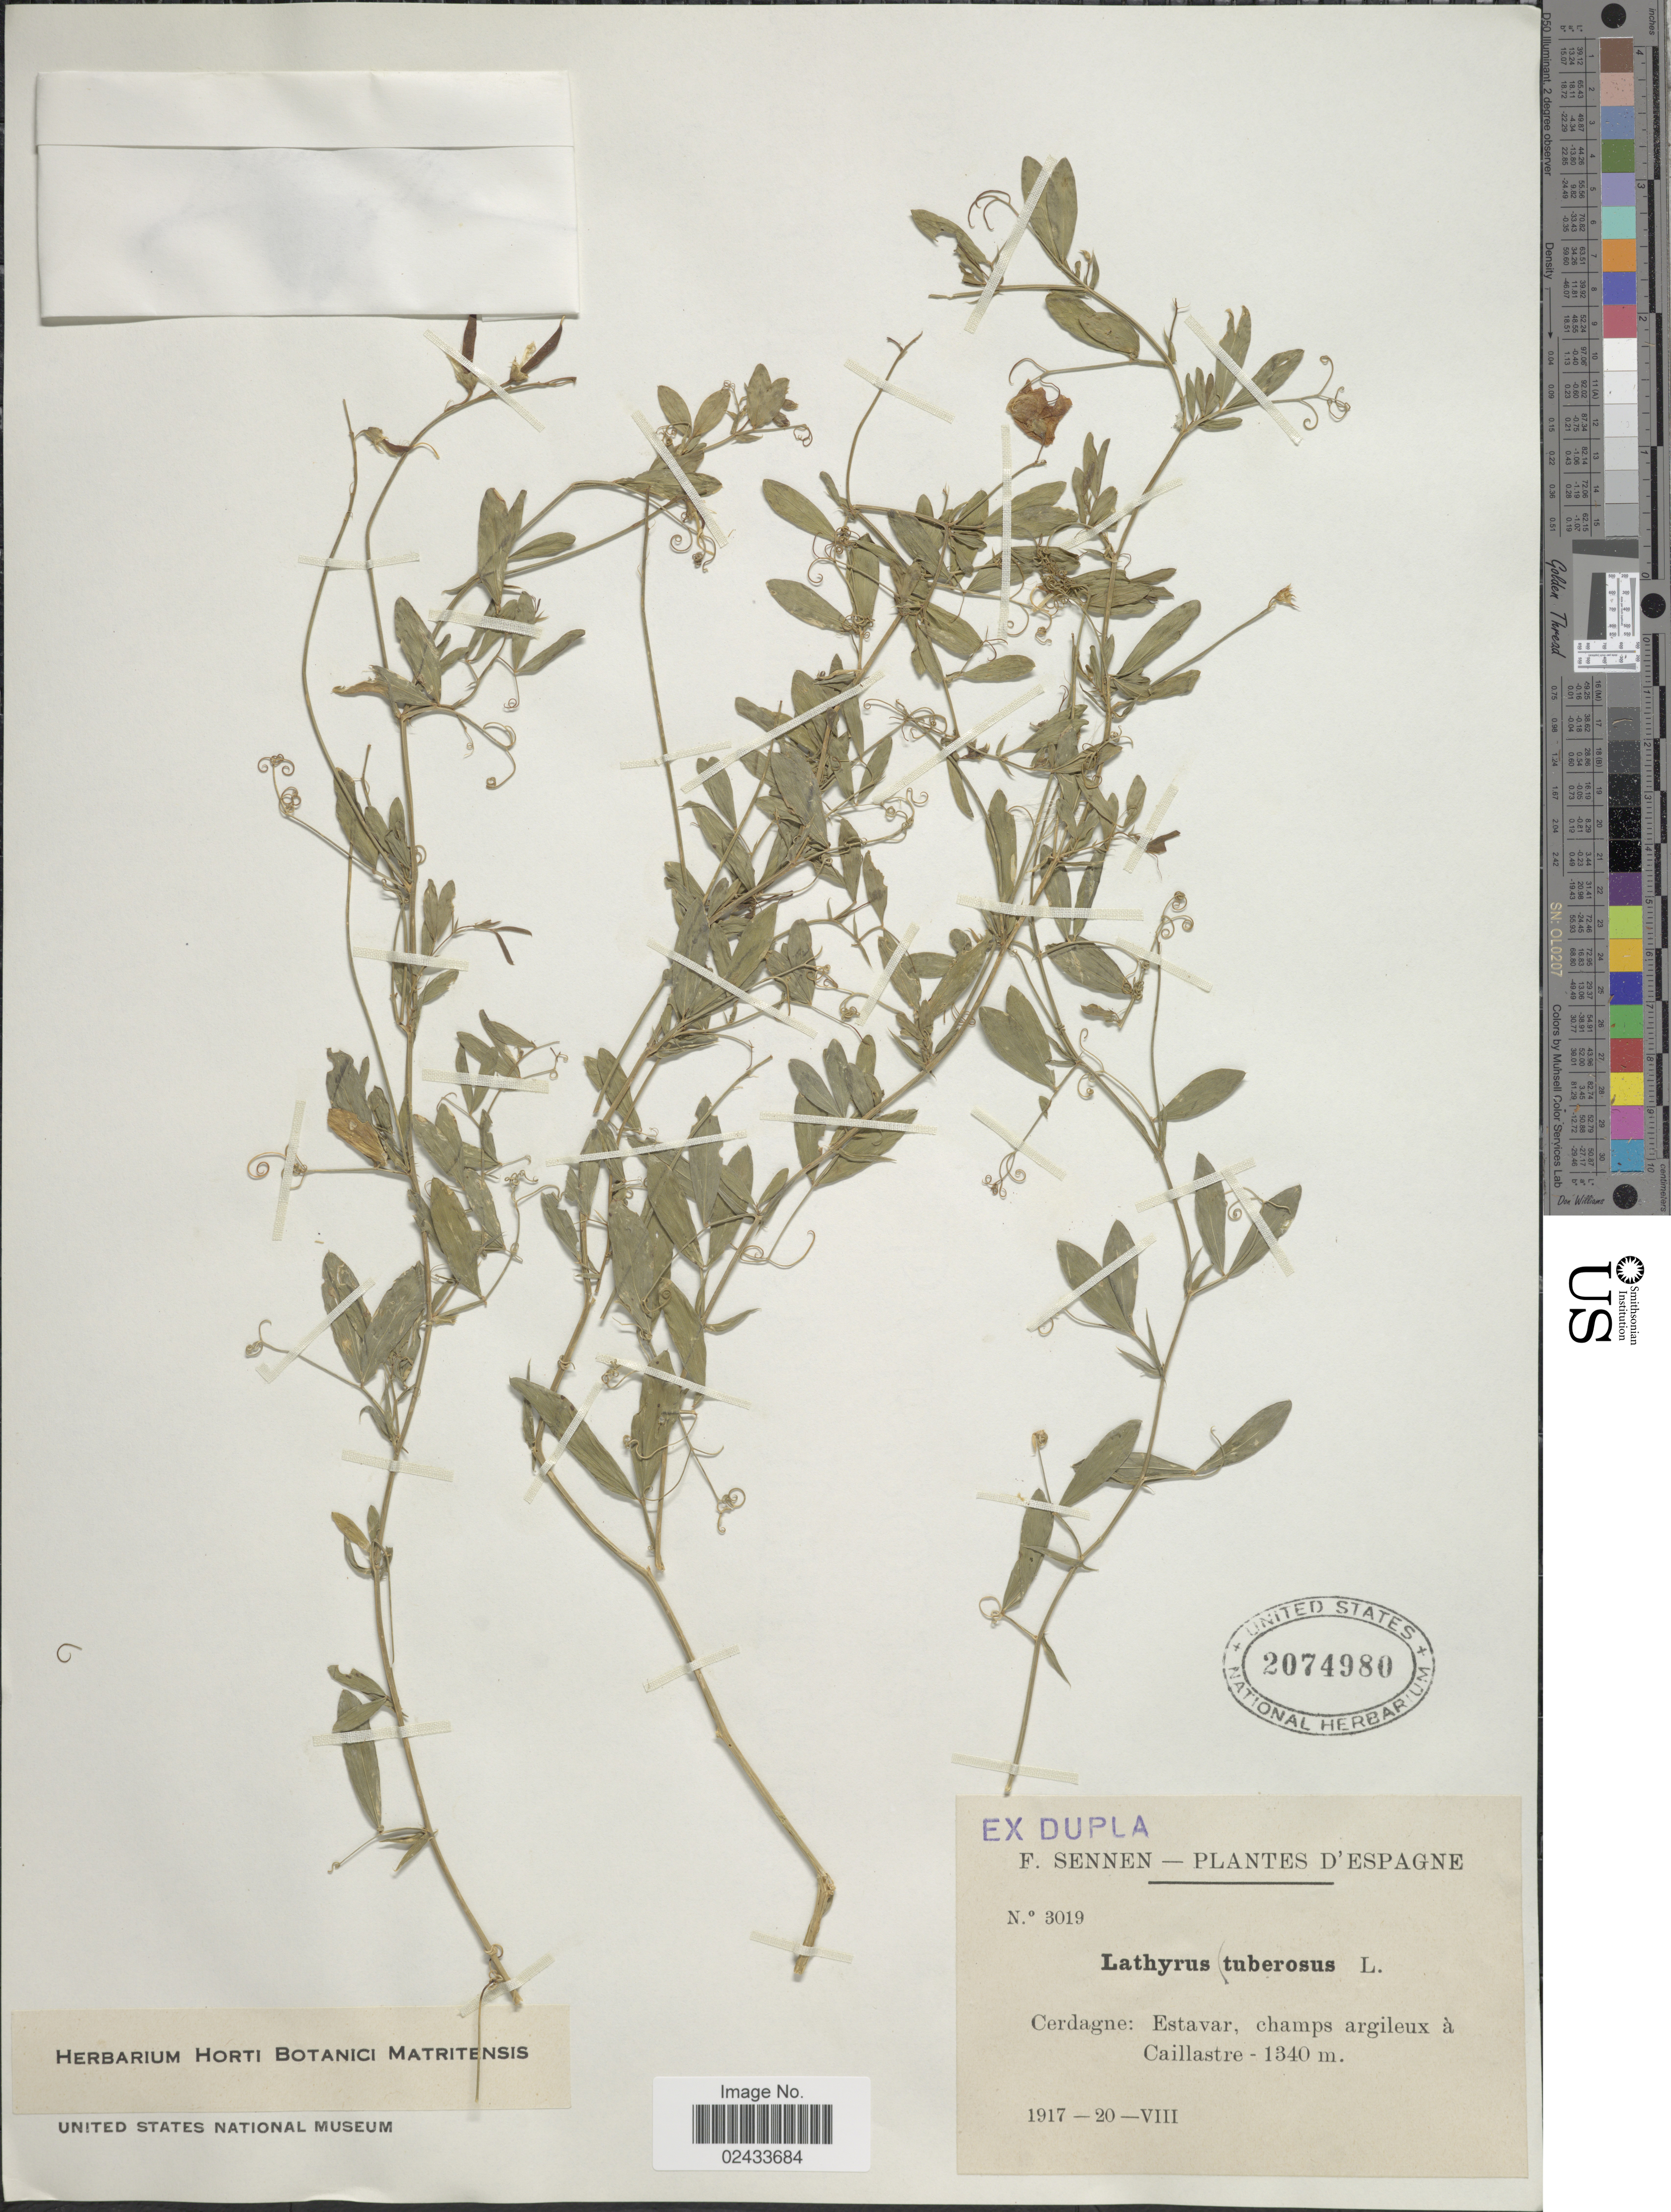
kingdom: Plantae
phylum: Tracheophyta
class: Magnoliopsida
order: Fabales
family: Fabaceae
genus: Lathyrus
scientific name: Lathyrus tuberosus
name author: L.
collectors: E. Sennen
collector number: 3019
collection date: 1917-08-20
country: Spain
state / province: Islas Baleares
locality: D'Espagne, Cerdagne: Estavar, champs argileux a Caillastre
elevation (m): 1340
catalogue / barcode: US 2074980